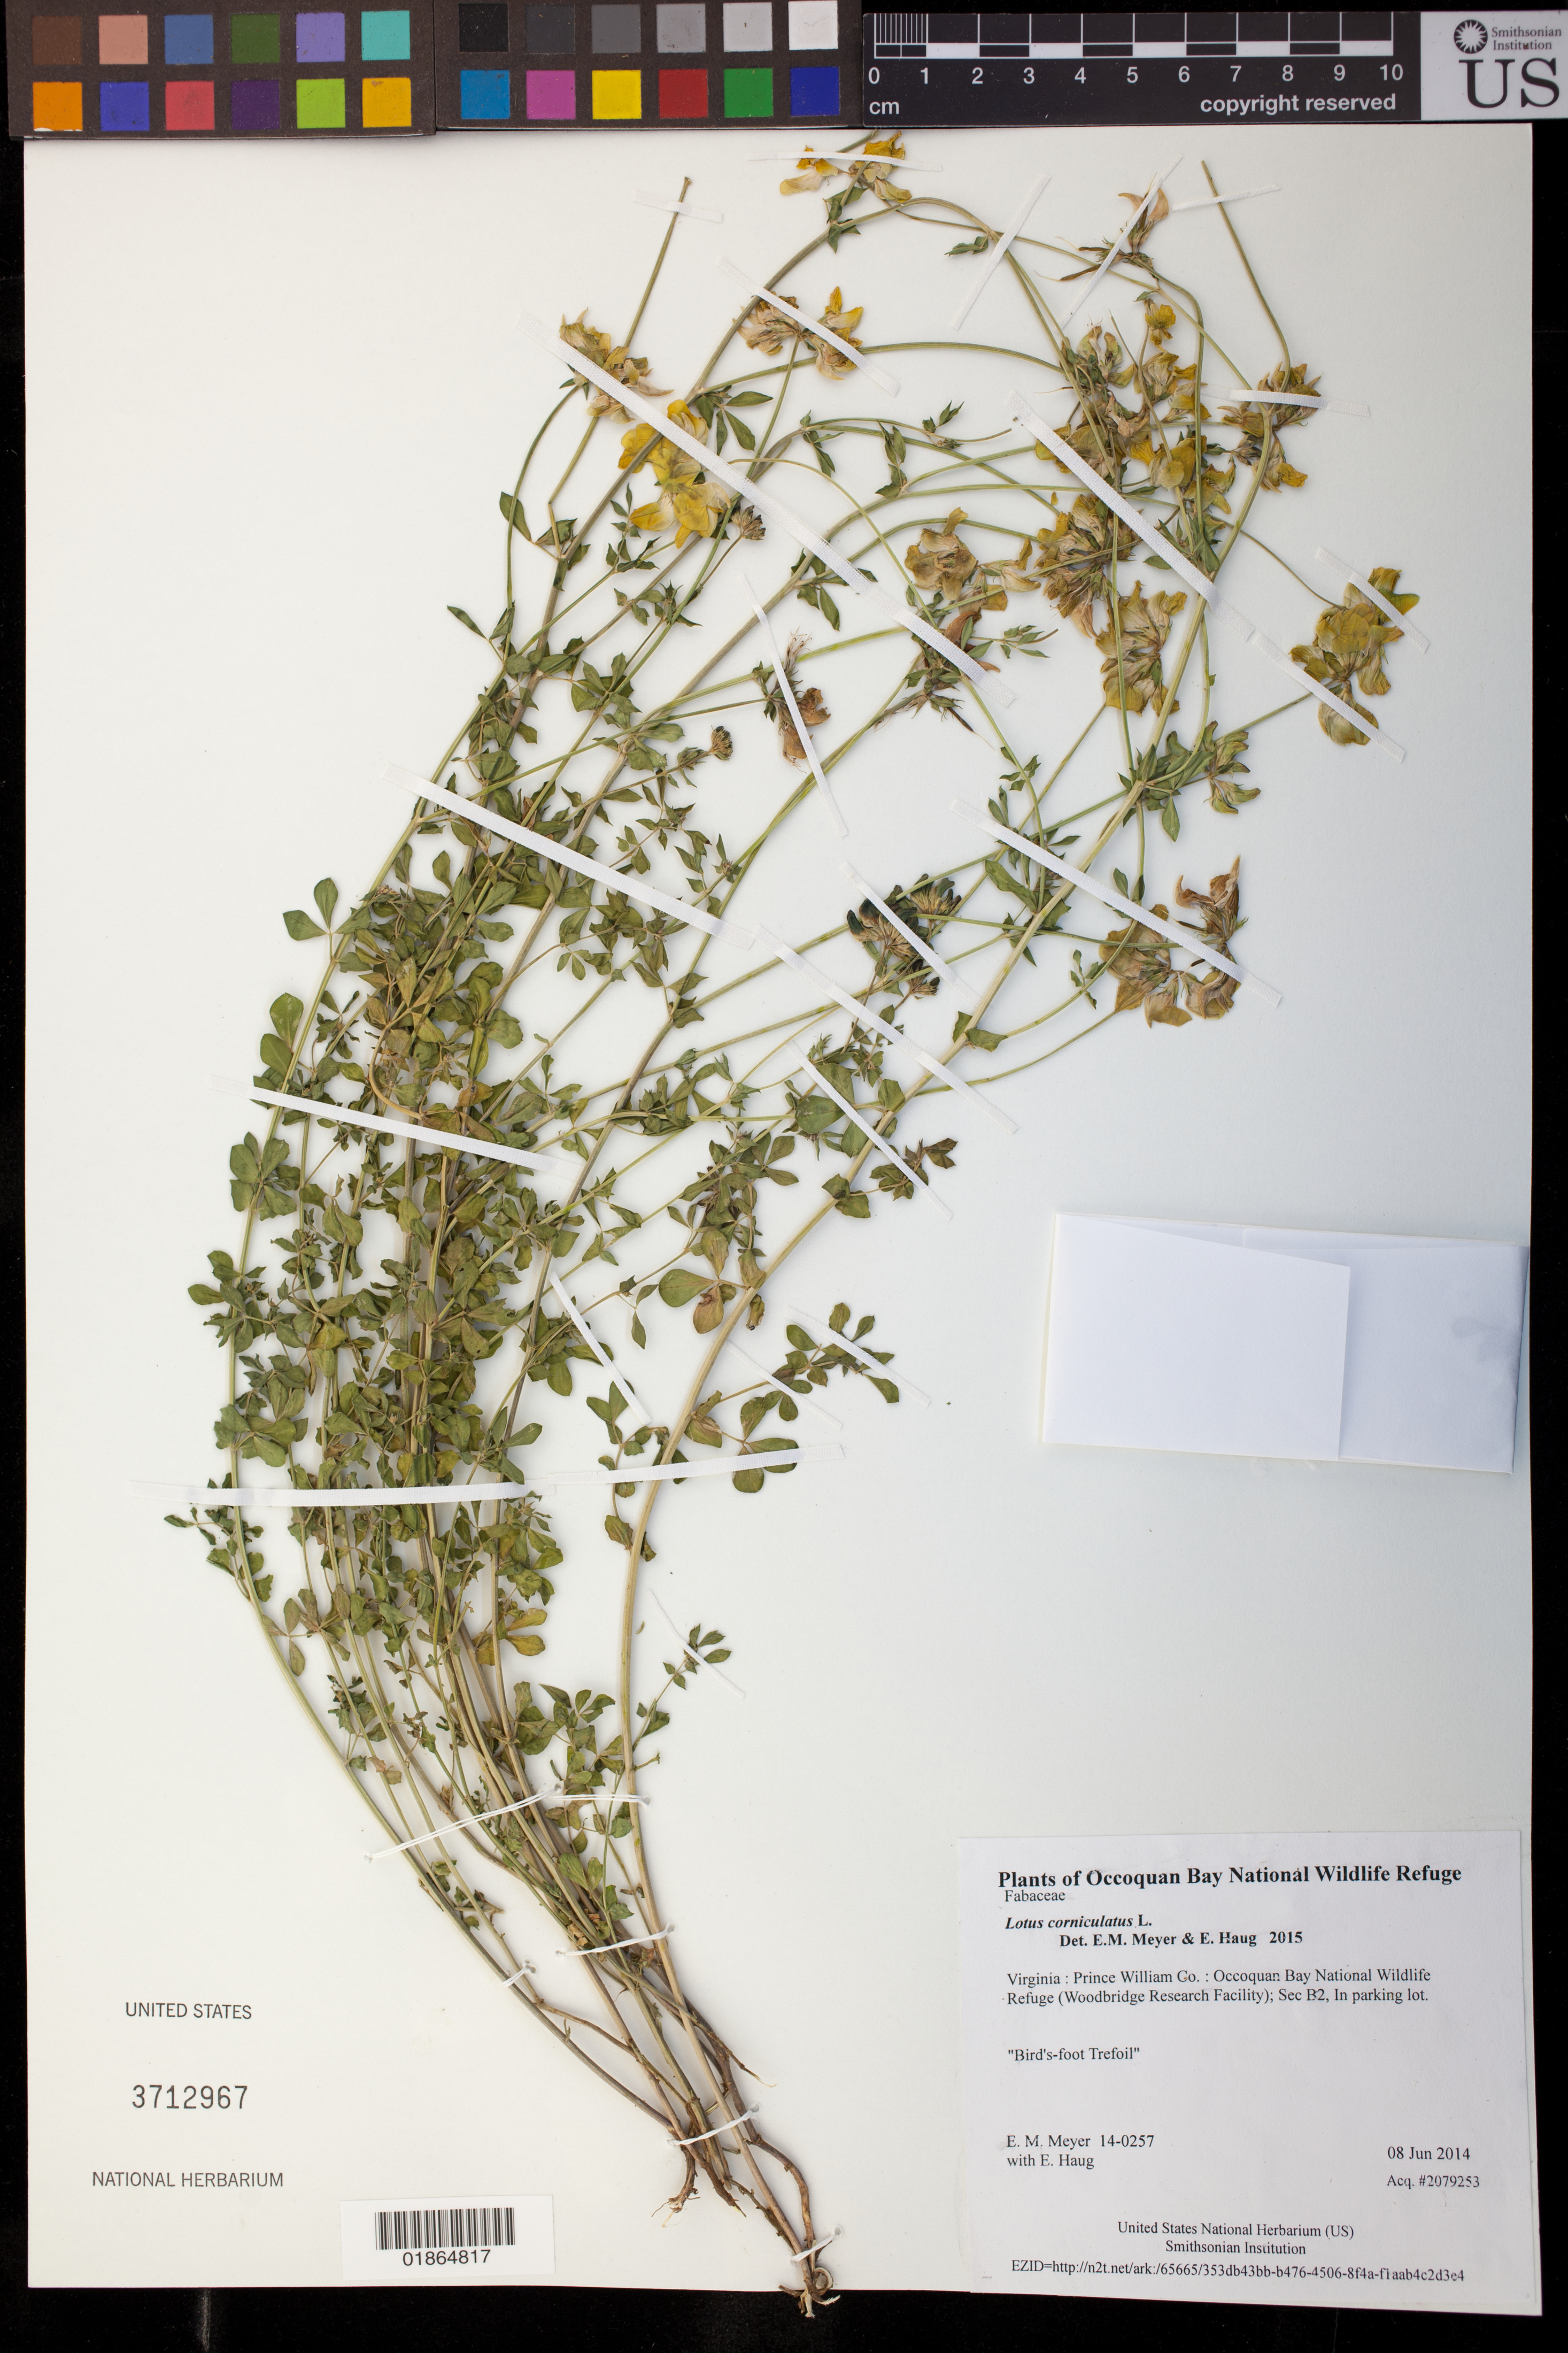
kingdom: Plantae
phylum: Tracheophyta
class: Magnoliopsida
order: Fabales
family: Fabaceae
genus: Lotus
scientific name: Lotus corniculatus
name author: L.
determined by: Meyer, E. M.; Haug, E.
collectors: E. M. Meyer & E. Haug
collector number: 14-0257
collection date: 2014-06-08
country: United States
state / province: Virginia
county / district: Prince William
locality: Occoquan Bay National Wildlife Refuge (Woodbridge Research Facility); Sec B2, In parking lot.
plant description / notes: Bird's-foot Trefoil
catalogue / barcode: US 3712967